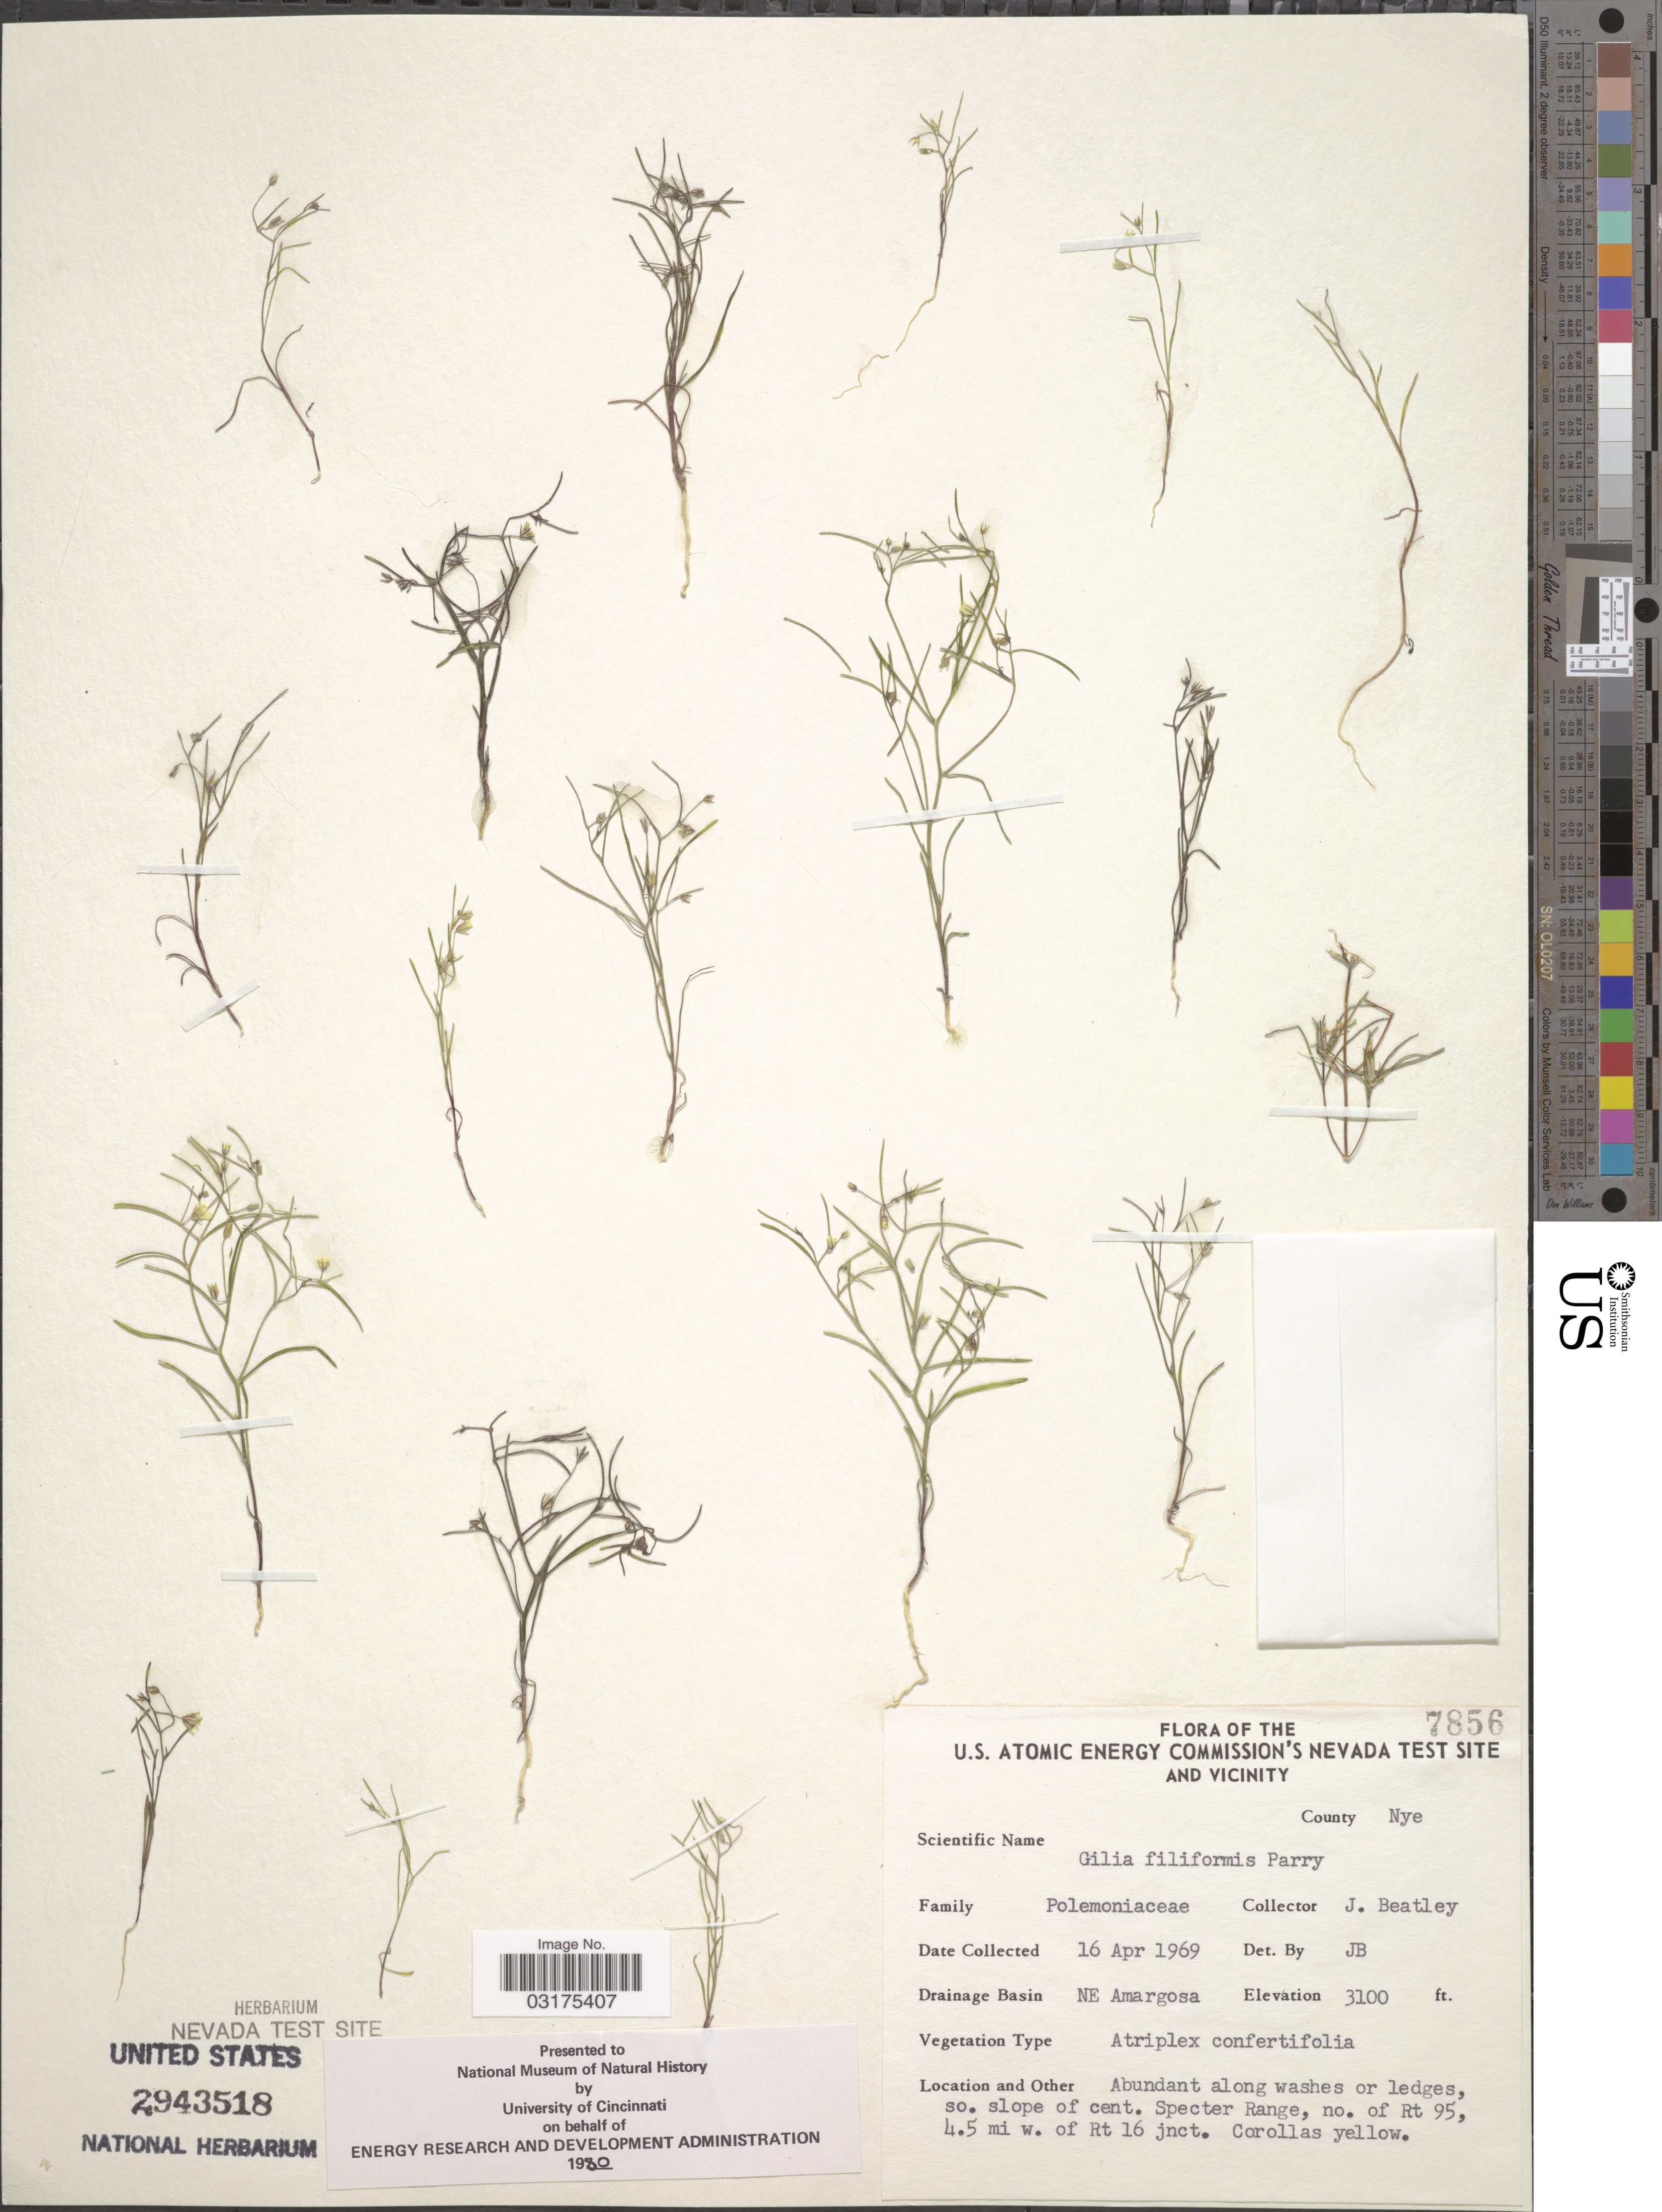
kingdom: Plantae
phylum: Tracheophyta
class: Magnoliopsida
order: Ericales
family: Polemoniaceae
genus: Linanthus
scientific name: Linanthus filiformis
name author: (Parry ex A. Gray) J.M. Porter & L.A. Johnson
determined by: Strong, Mark T., (BOT), Smithsonian Institution - National Museum of Natural History (UNITED STATES)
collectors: J. C. Beatley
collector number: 7856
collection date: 1969-04-16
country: United States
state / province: Nevada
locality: The U.S. Atomic Energy Commission's Nevada Test Site And Vicinity, County Nye, Drainage Basin NE Amargosa, Abundant along washes or ledges, so. slope of cent. Specter Range, no. of Rt 95, 4.5 mi w. of Rt. 16 jnct.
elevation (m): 945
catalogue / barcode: US 2943518